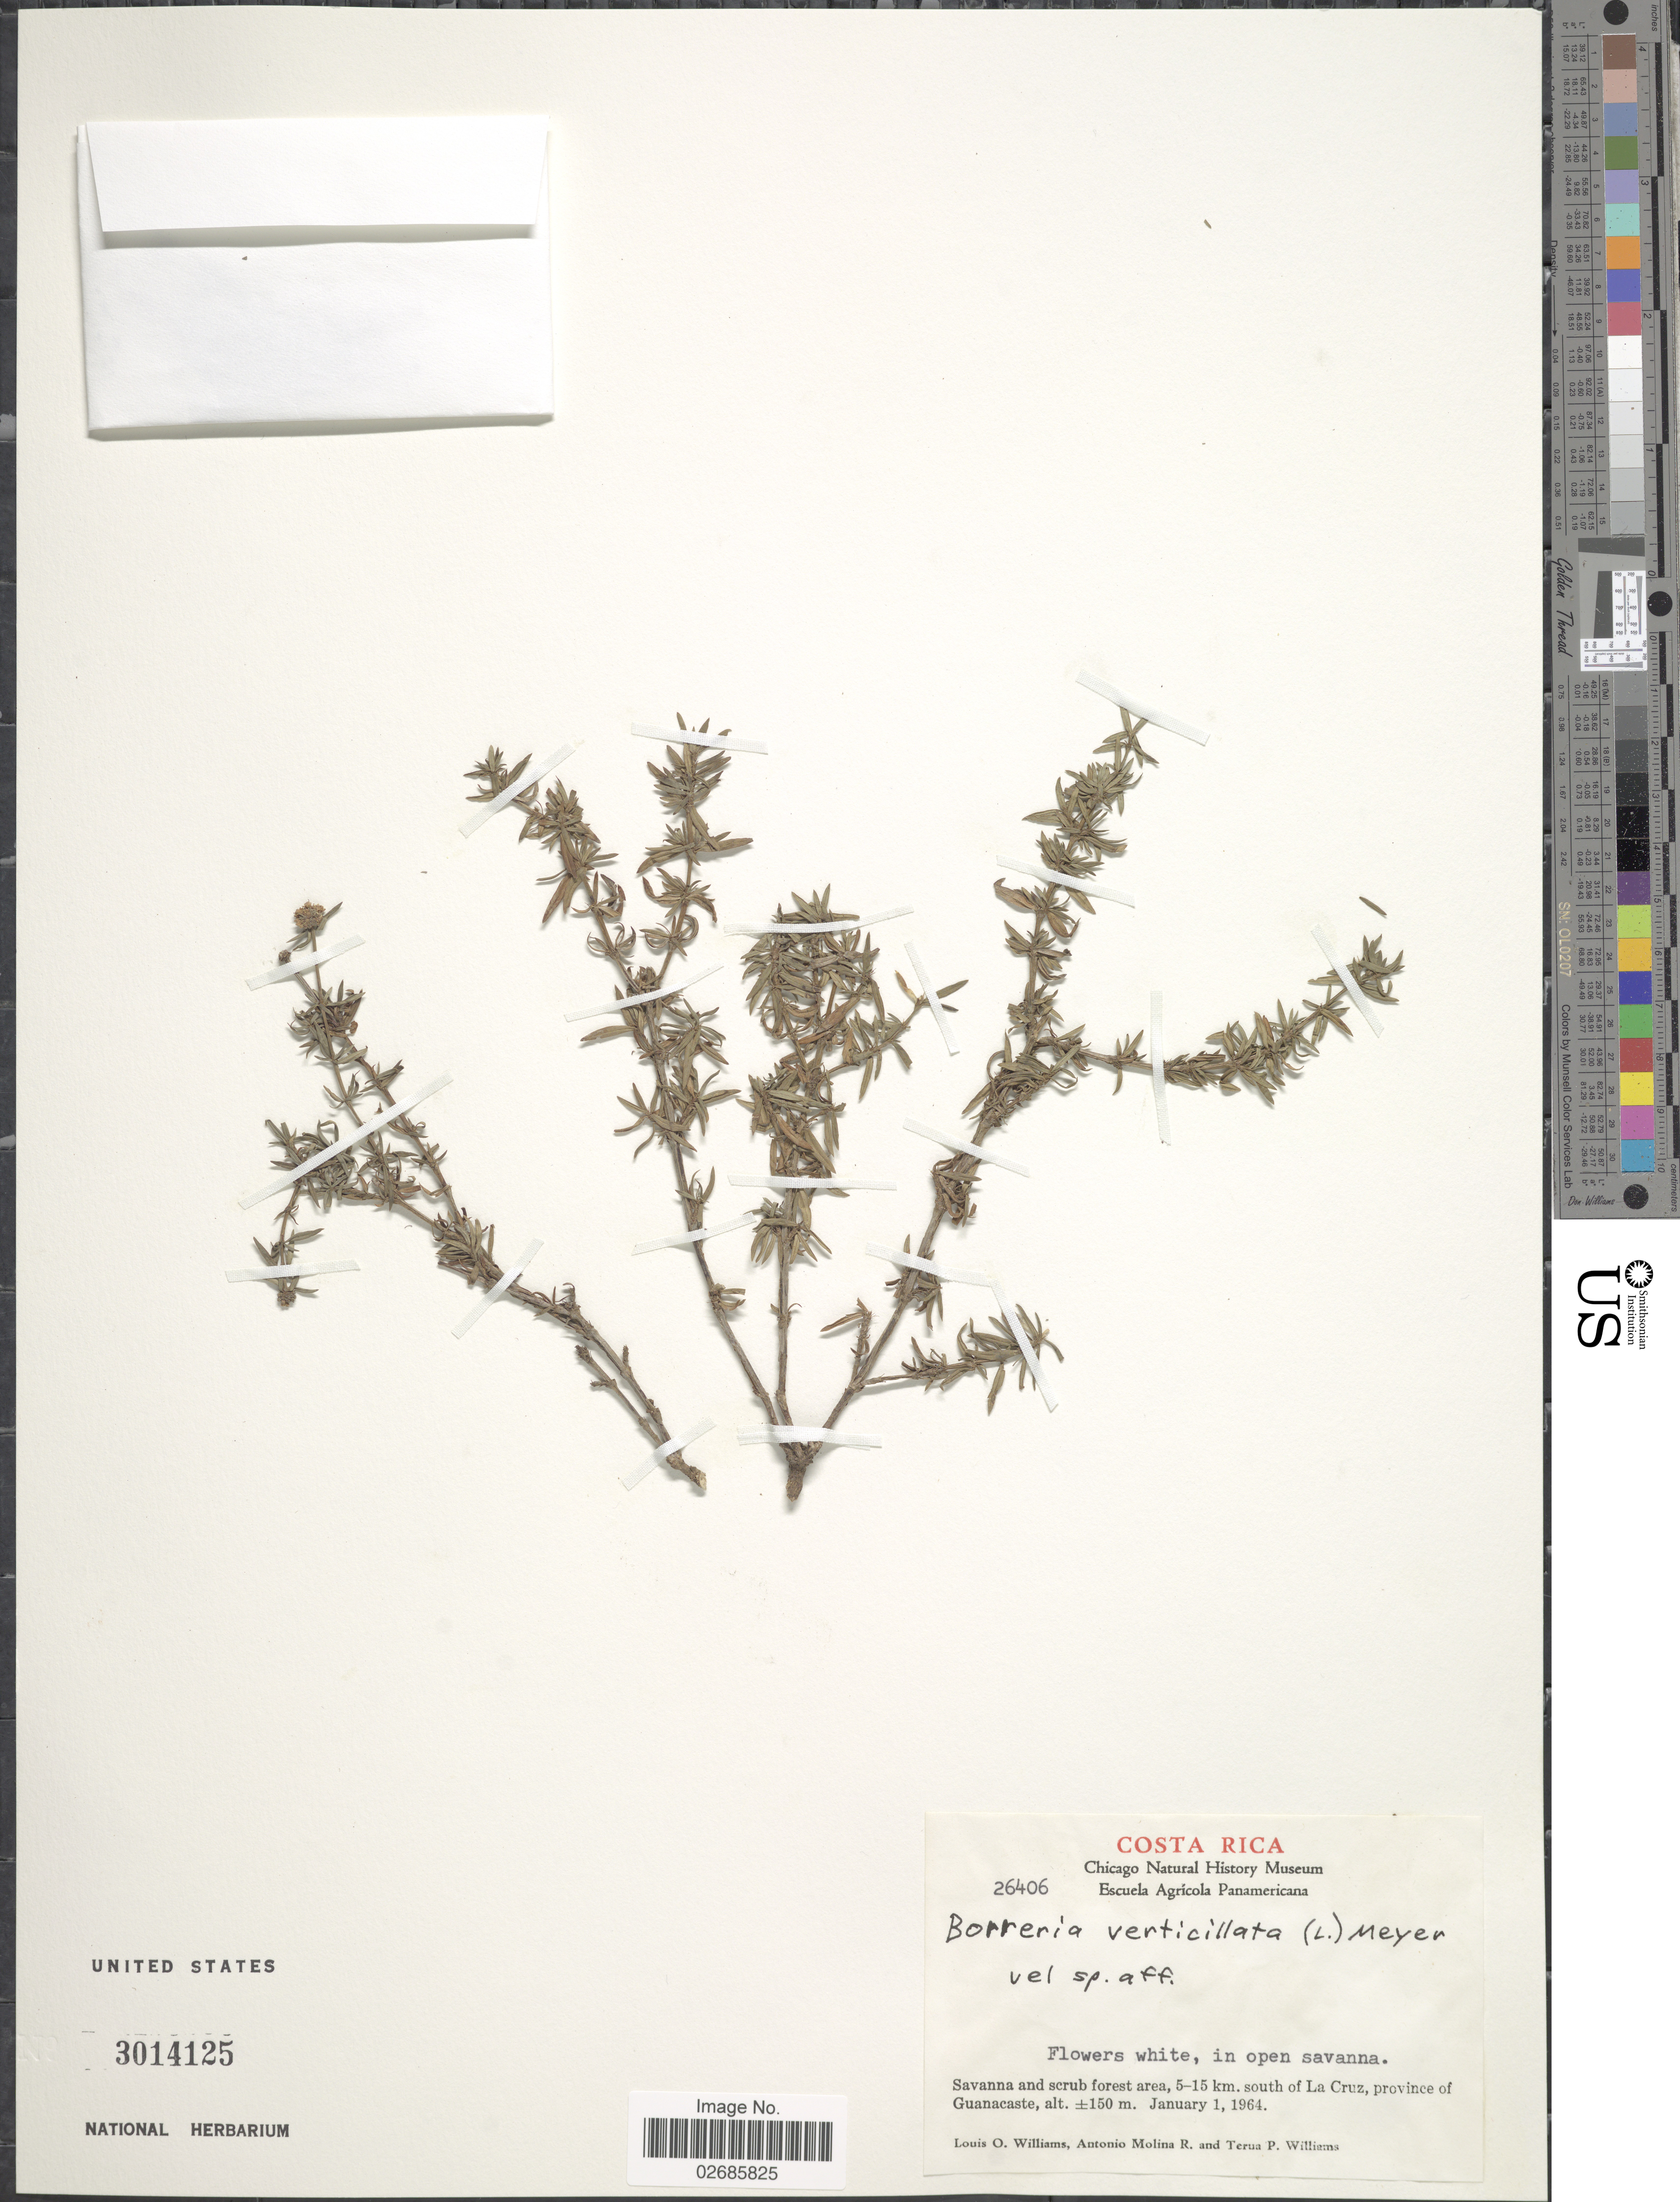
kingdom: Plantae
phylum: Tracheophyta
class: Magnoliopsida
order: Gentianales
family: Rubiaceae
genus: Borreria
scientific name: Borreria verticillata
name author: (L.) G. Mey.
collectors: L. O. Williams, A. Molina R. & T. P. Williams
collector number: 26406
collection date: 1964-01-01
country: Costa Rica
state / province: Guanacaste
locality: Savanna and scrub forest area, 5-15 km. south of La Cruz.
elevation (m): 150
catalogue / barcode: US 3015125